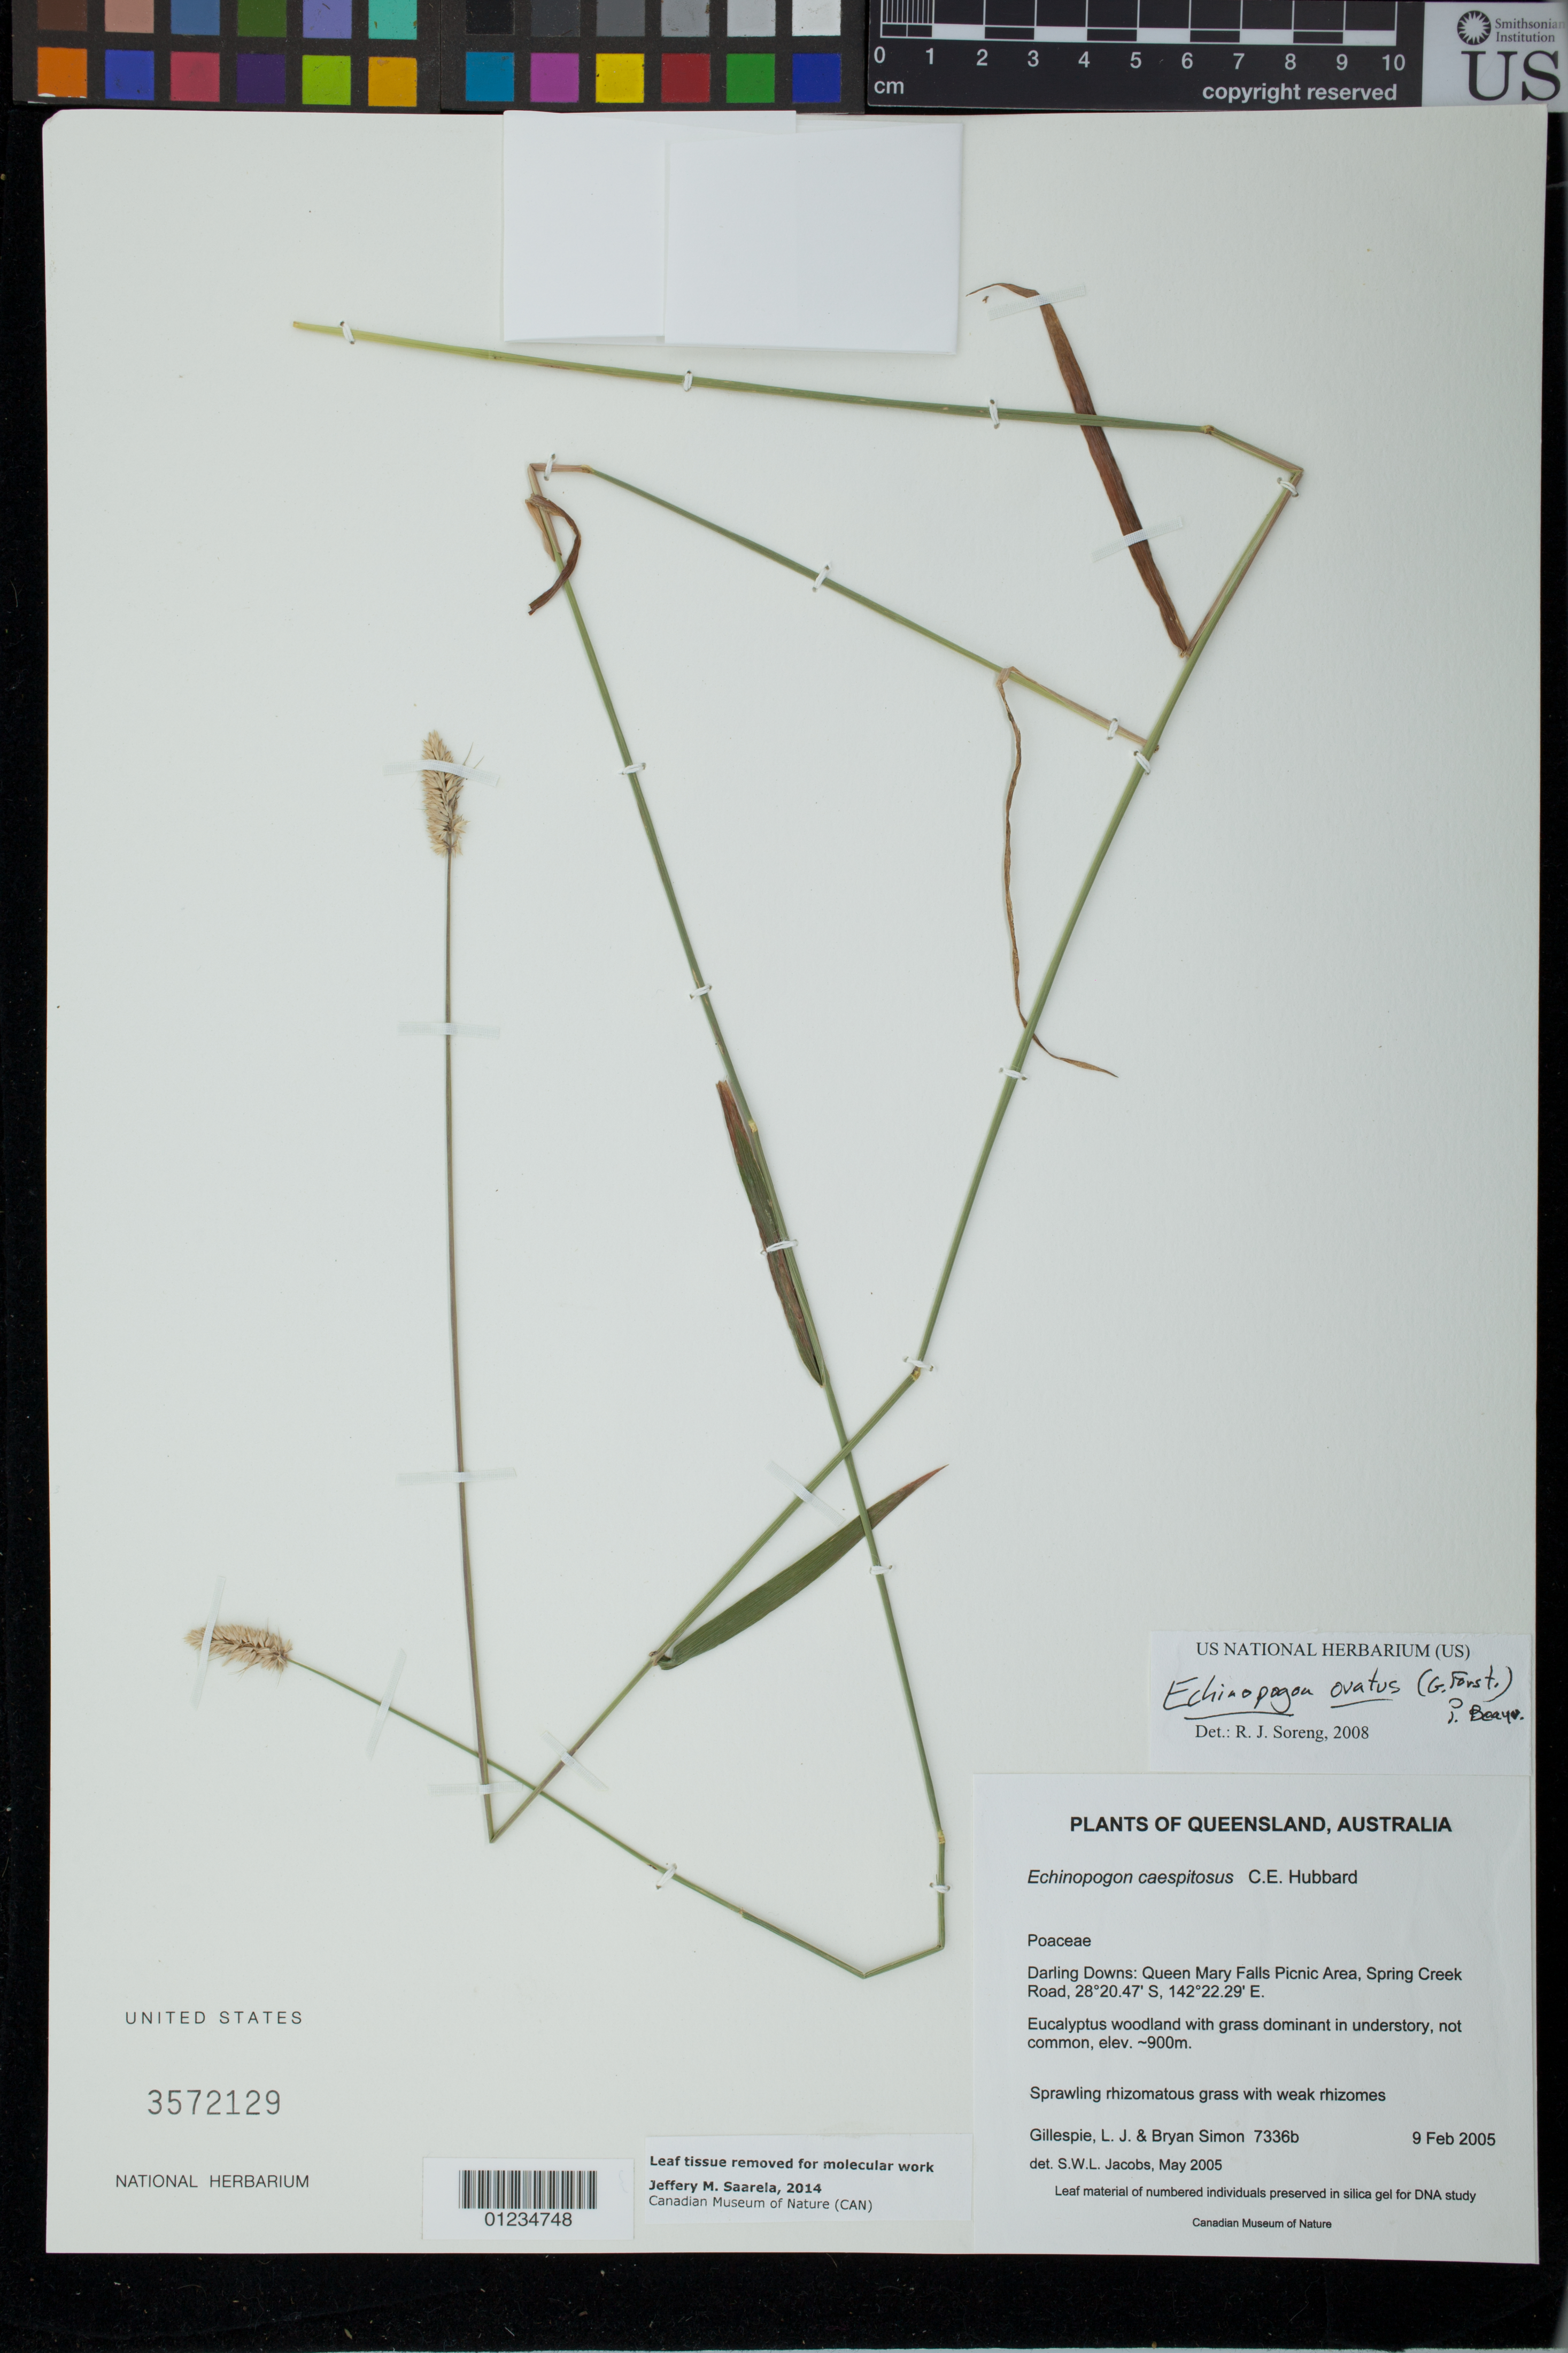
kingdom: Plantae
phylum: Tracheophyta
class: Liliopsida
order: Poales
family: Poaceae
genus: Echinopogon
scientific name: Echinopogon ovatus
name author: (G. Forst.) P. Beauv.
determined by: Soreng, Robert J., Research Associate (BOT), Smithsonian Institution - National Museum of Natural History (UNITED STATES)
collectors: L. Gillespie & B. Simon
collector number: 7336b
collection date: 2005-02-09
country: Australia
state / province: Queensland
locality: Darling Downs: Queen Mary Falls Picnic Area, Spring Creek Road.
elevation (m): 900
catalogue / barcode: US 3572129